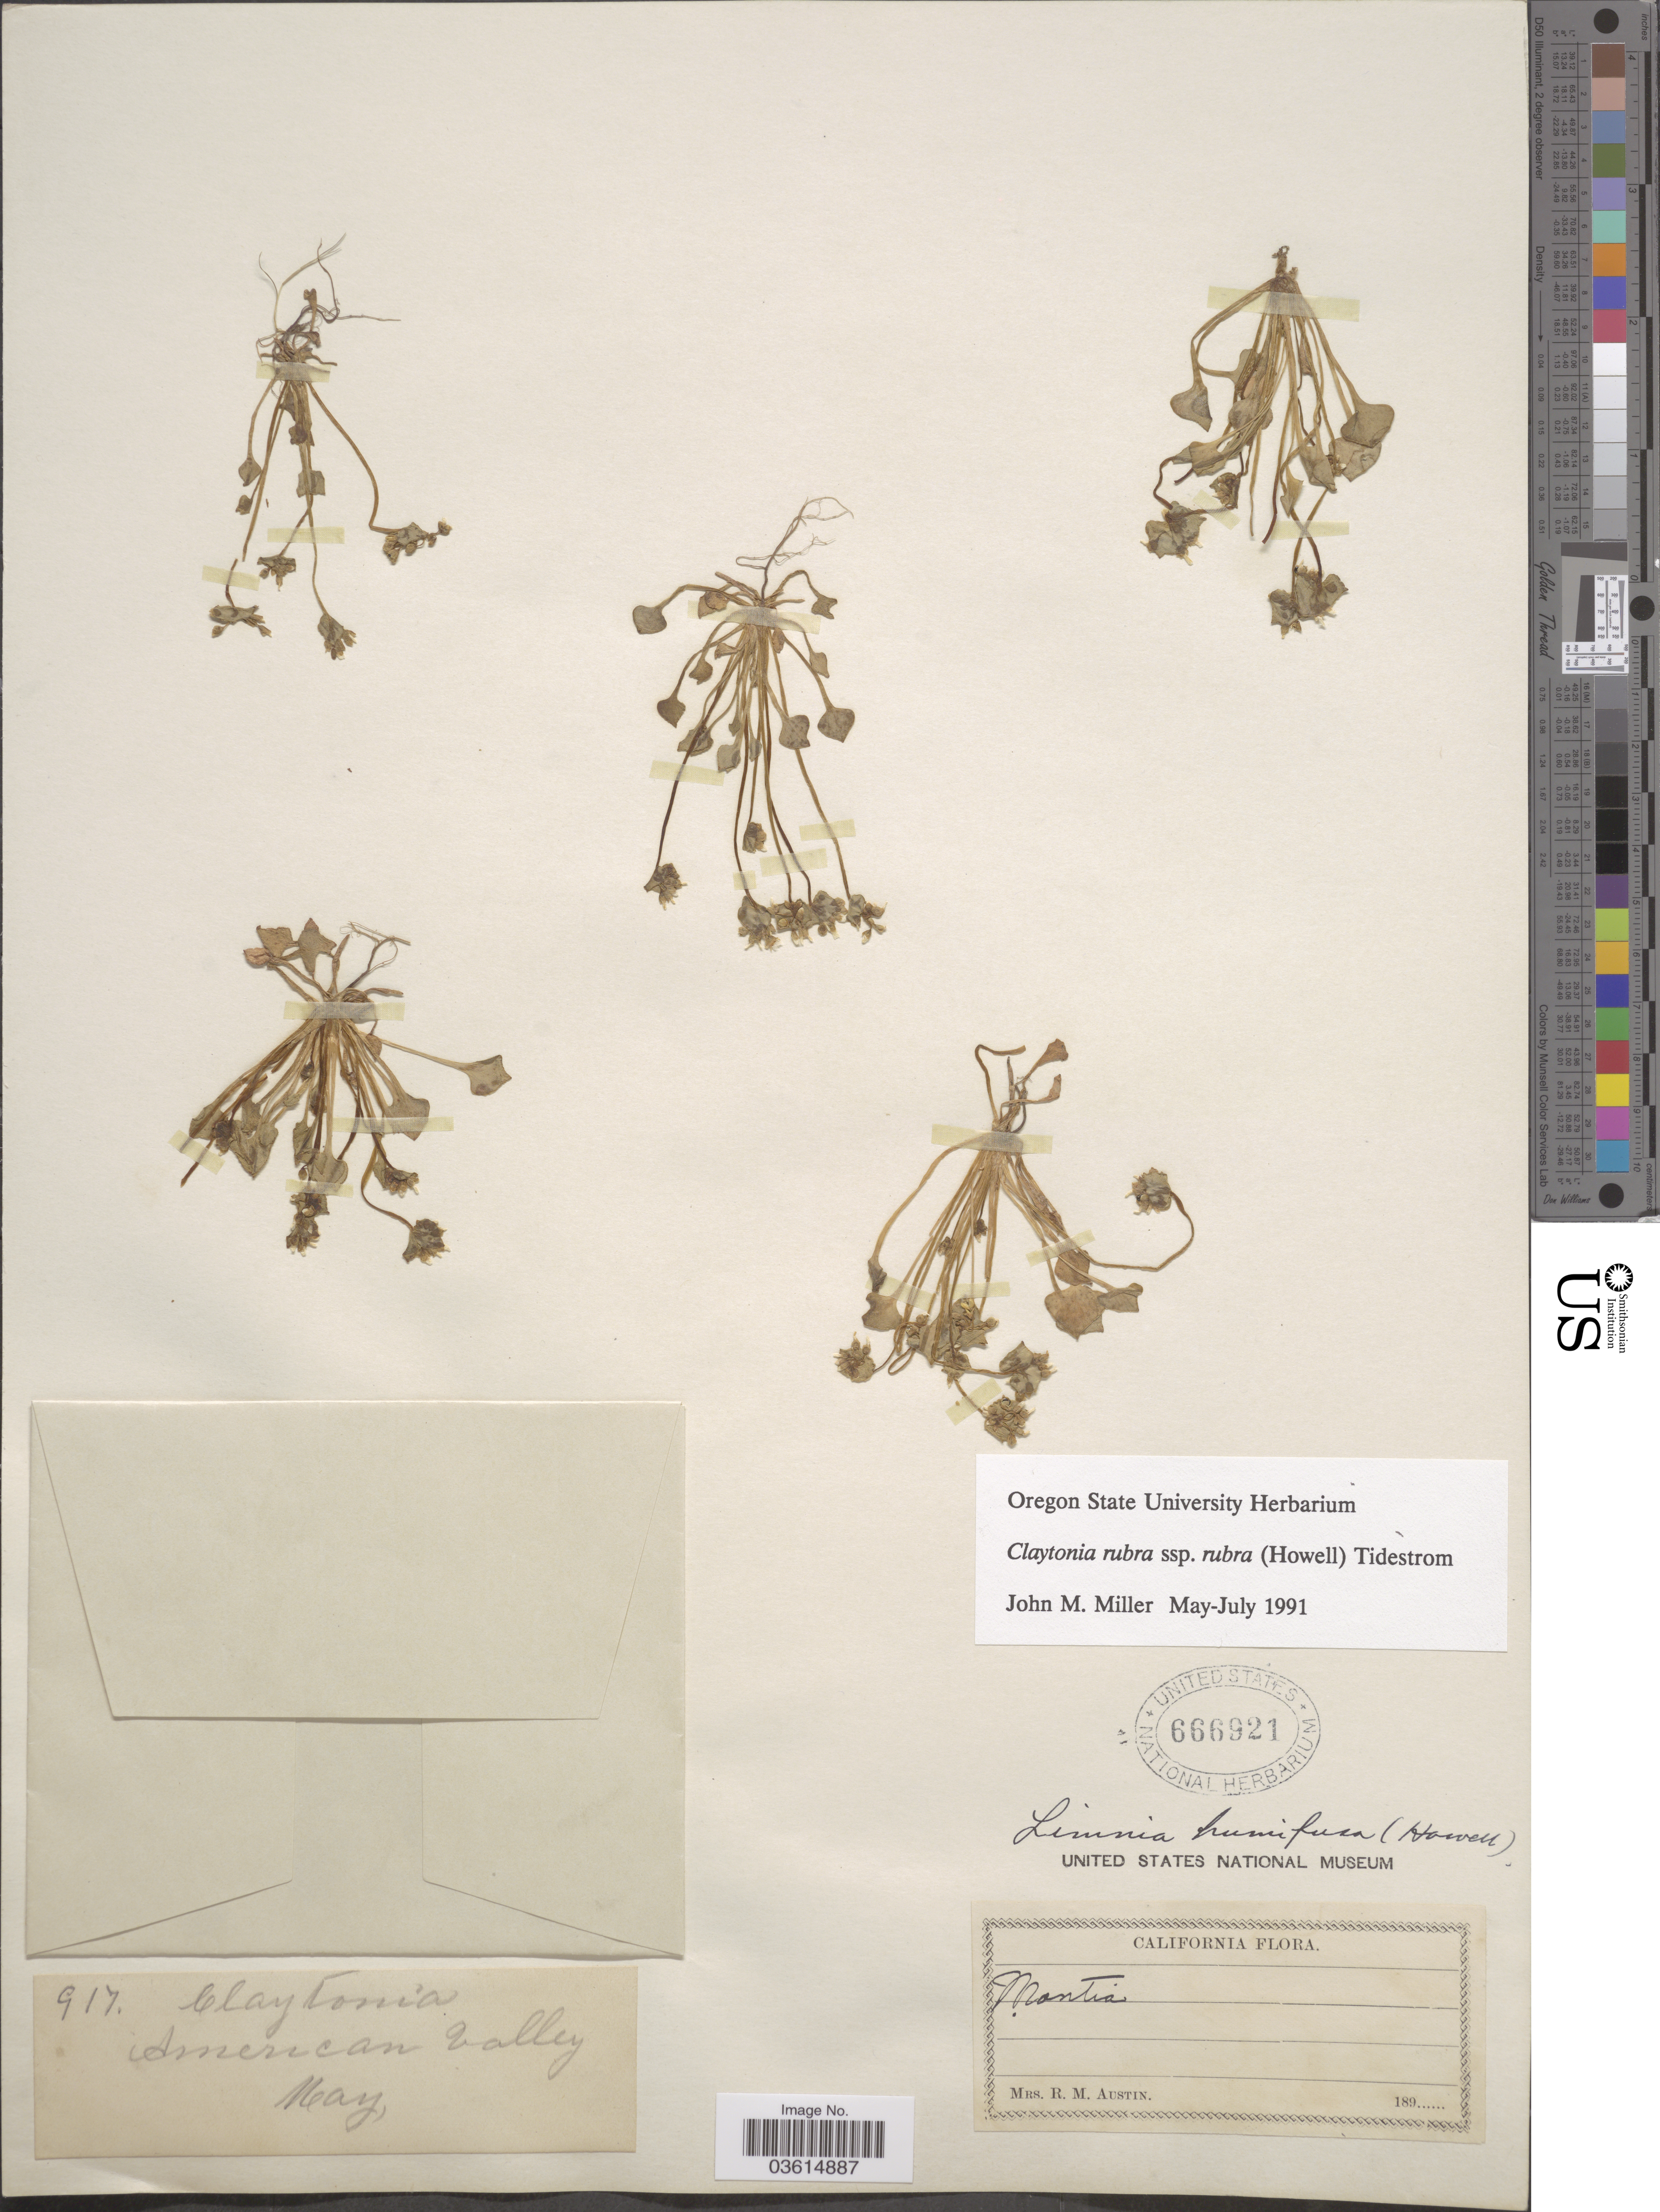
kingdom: Plantae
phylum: Tracheophyta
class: Magnoliopsida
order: Caryophyllales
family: Montiaceae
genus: Claytonia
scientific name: Claytonia rubra subsp. rubra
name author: (Howell) Tidestr.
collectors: R. Austin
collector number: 917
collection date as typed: May 189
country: United States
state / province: California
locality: American Valley.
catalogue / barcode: US 666921